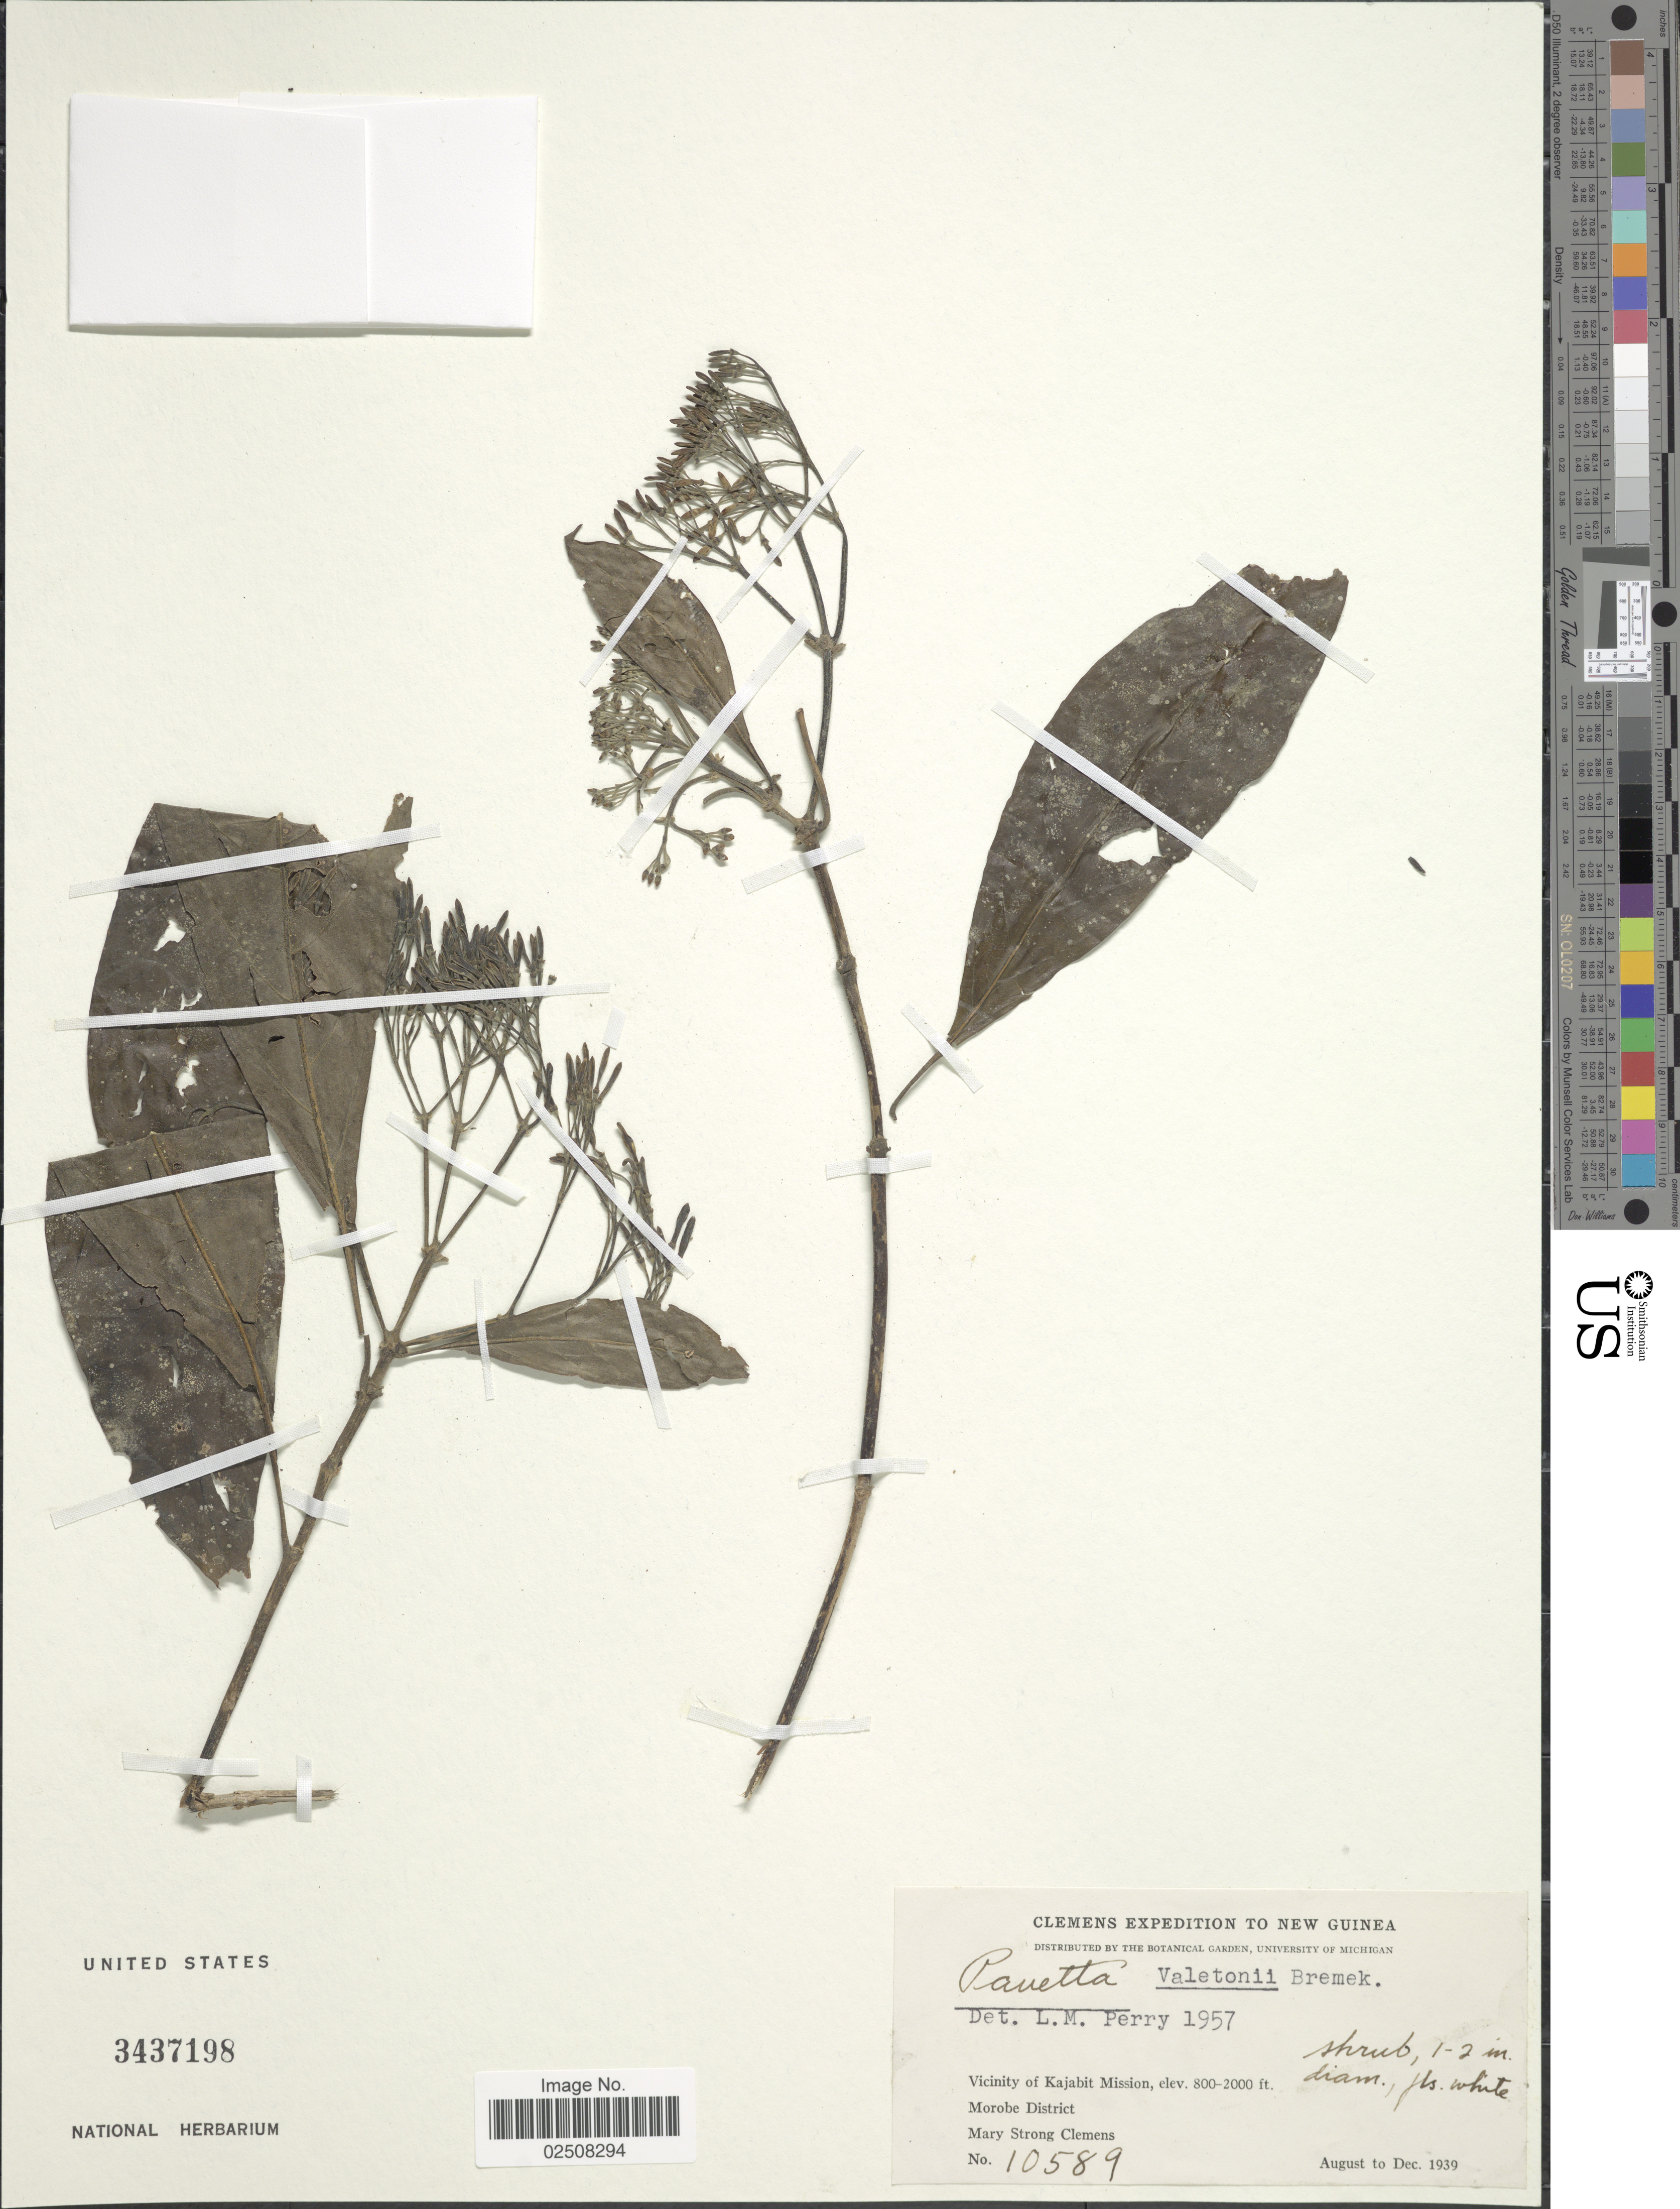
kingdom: Plantae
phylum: Tracheophyta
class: Magnoliopsida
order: Gentianales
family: Rubiaceae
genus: Pavetta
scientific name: Pavetta valetonii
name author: Bremek.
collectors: M. S. Clemens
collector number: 10589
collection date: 1939-08/1939-12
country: Papua New Guinea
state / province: Morobe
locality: New Guinea, Vicinity of Kajabit Mission, Morobe District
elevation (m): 244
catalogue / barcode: US 3437198